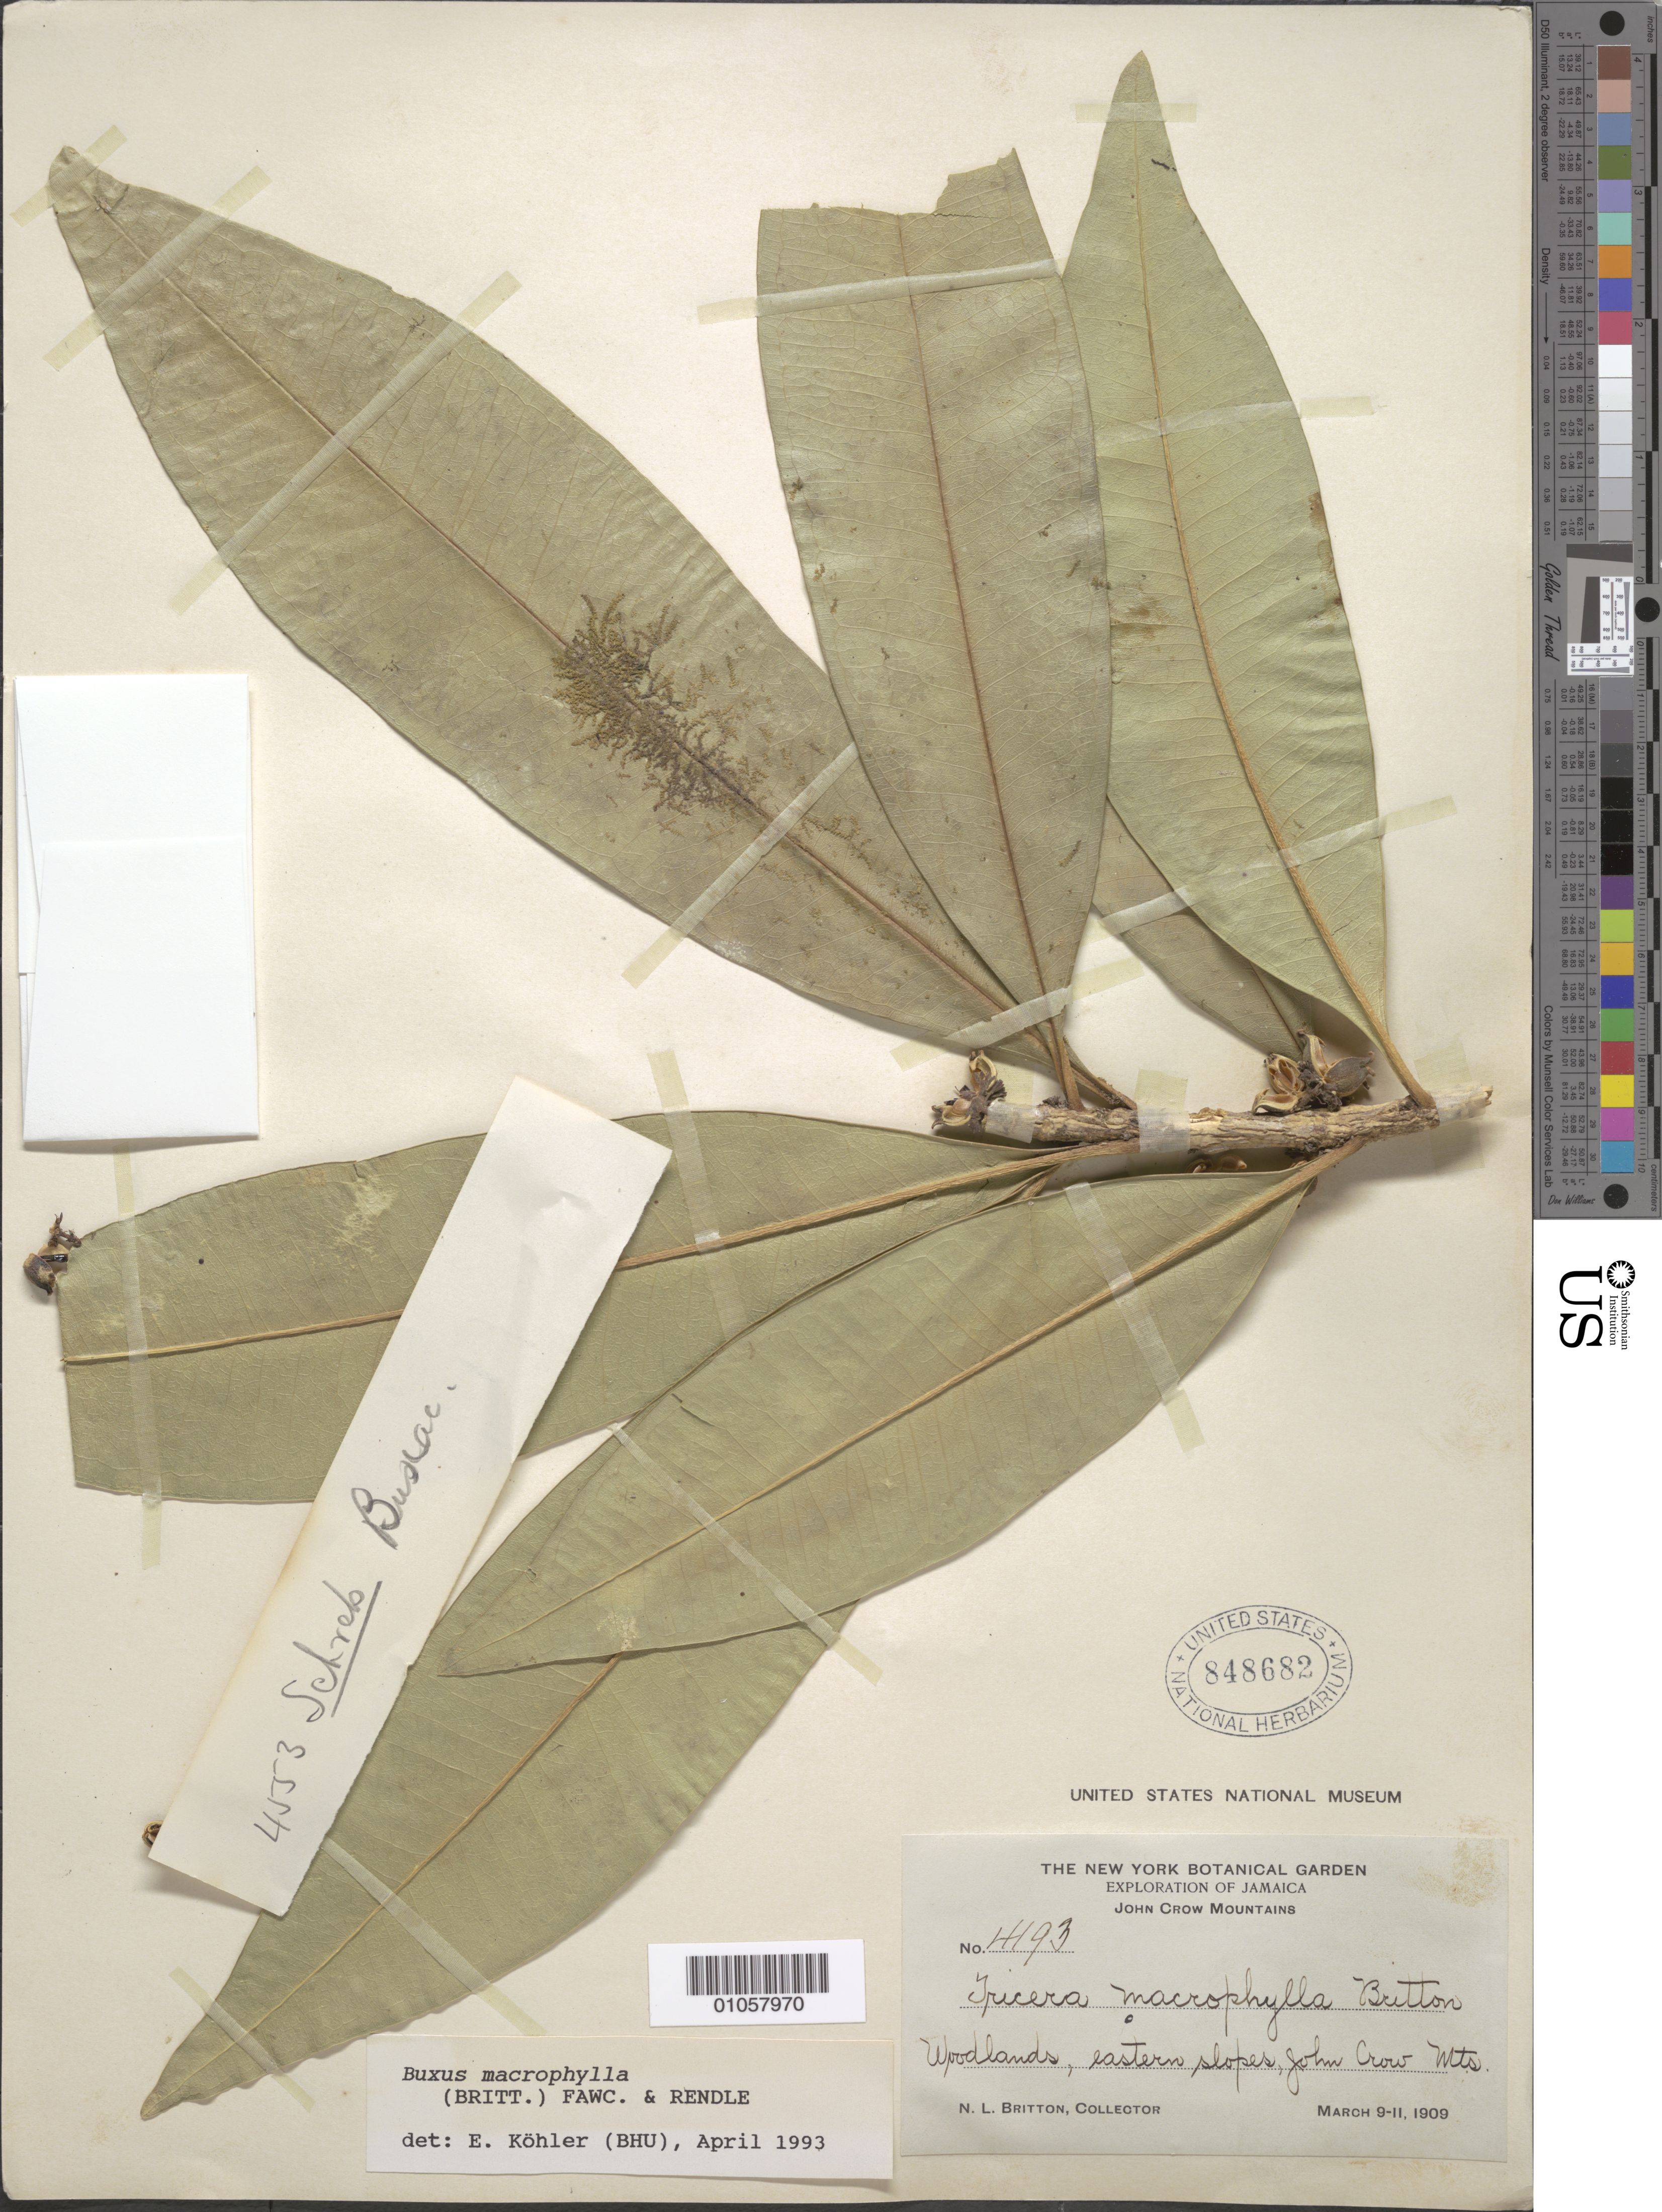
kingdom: Plantae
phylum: Tracheophyta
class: Magnoliopsida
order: Buxales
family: Buxaceae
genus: Buxus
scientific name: Buxus macrophylla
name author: (Britton) Fawc. & Rendle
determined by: Kohler, E.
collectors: N. Britton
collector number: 4193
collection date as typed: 09 Mar 1909 to 11 Mar 1909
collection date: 1909-03-09/1909-03-11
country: Jamaica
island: Jamaica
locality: John Crow Mountains, eastern slopes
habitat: Woodlands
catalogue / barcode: US 848682